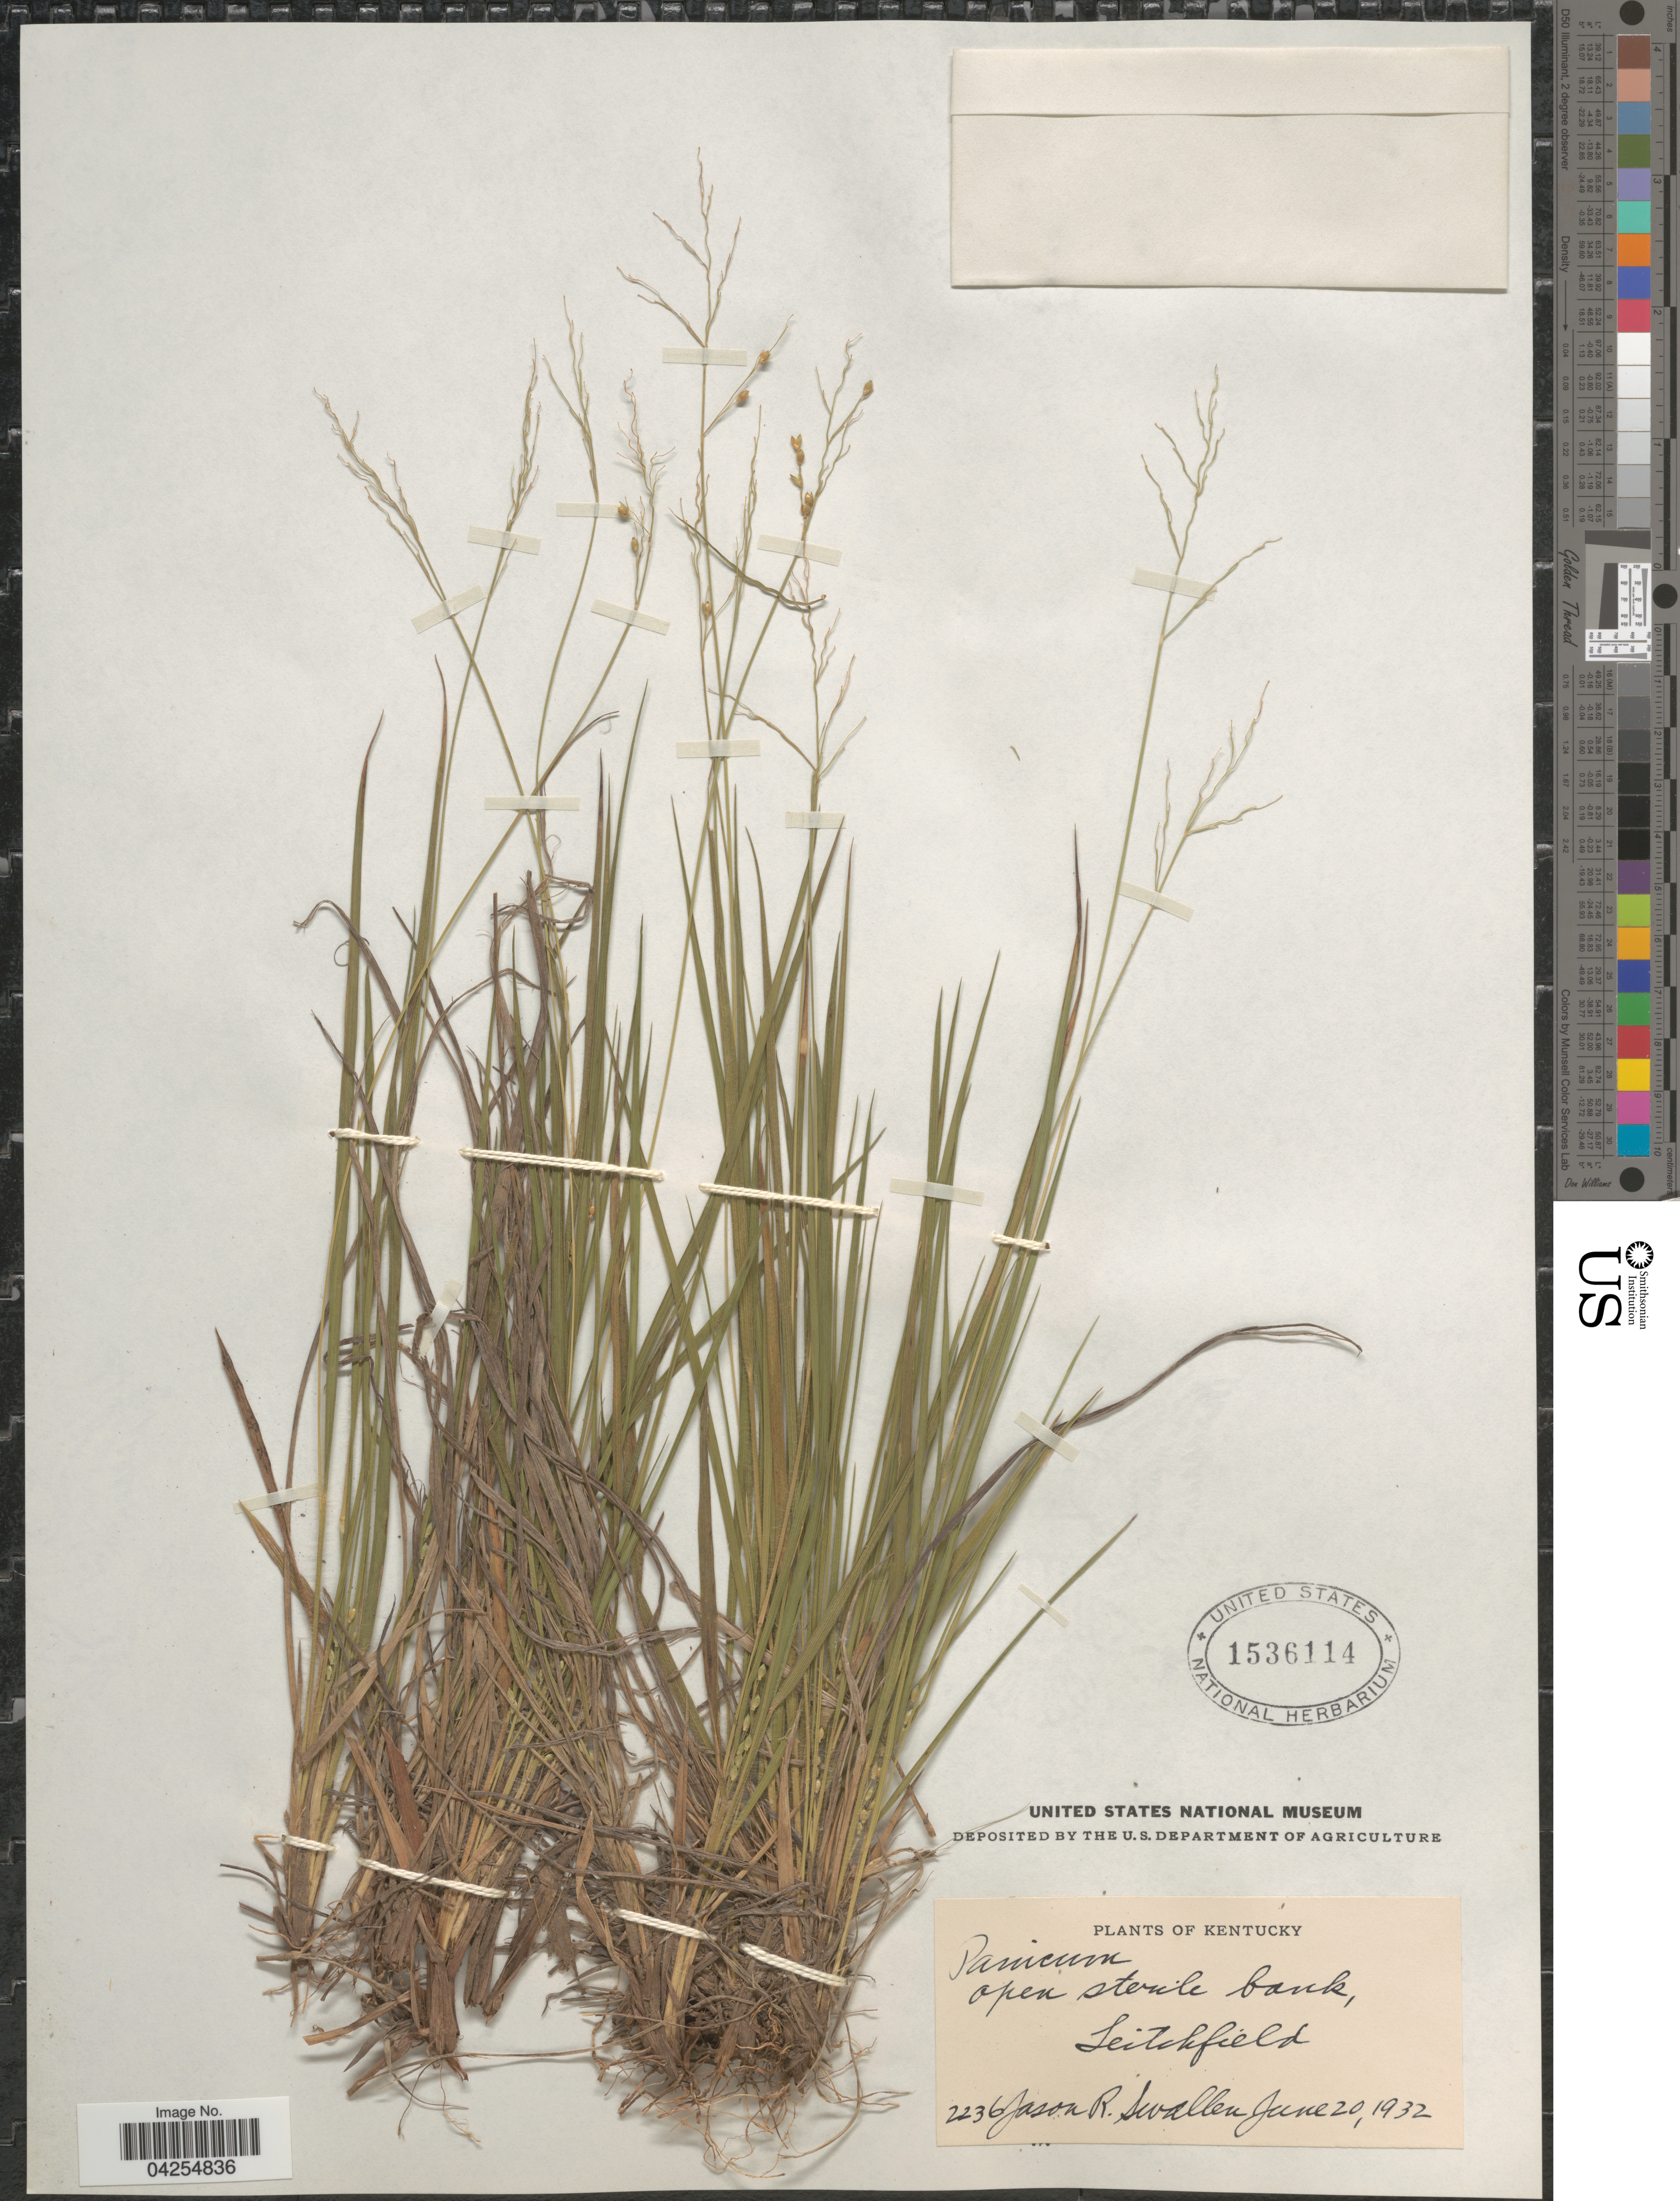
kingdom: Plantae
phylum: Tracheophyta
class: Liliopsida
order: Poales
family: Poaceae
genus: Dichanthelium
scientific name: Dichanthelium depauperatum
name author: (Muhl.) Gould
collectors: J. R. Swallen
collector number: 2236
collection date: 1932-06-20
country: United States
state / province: Kentucky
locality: Leitchfield.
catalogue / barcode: US 1536114